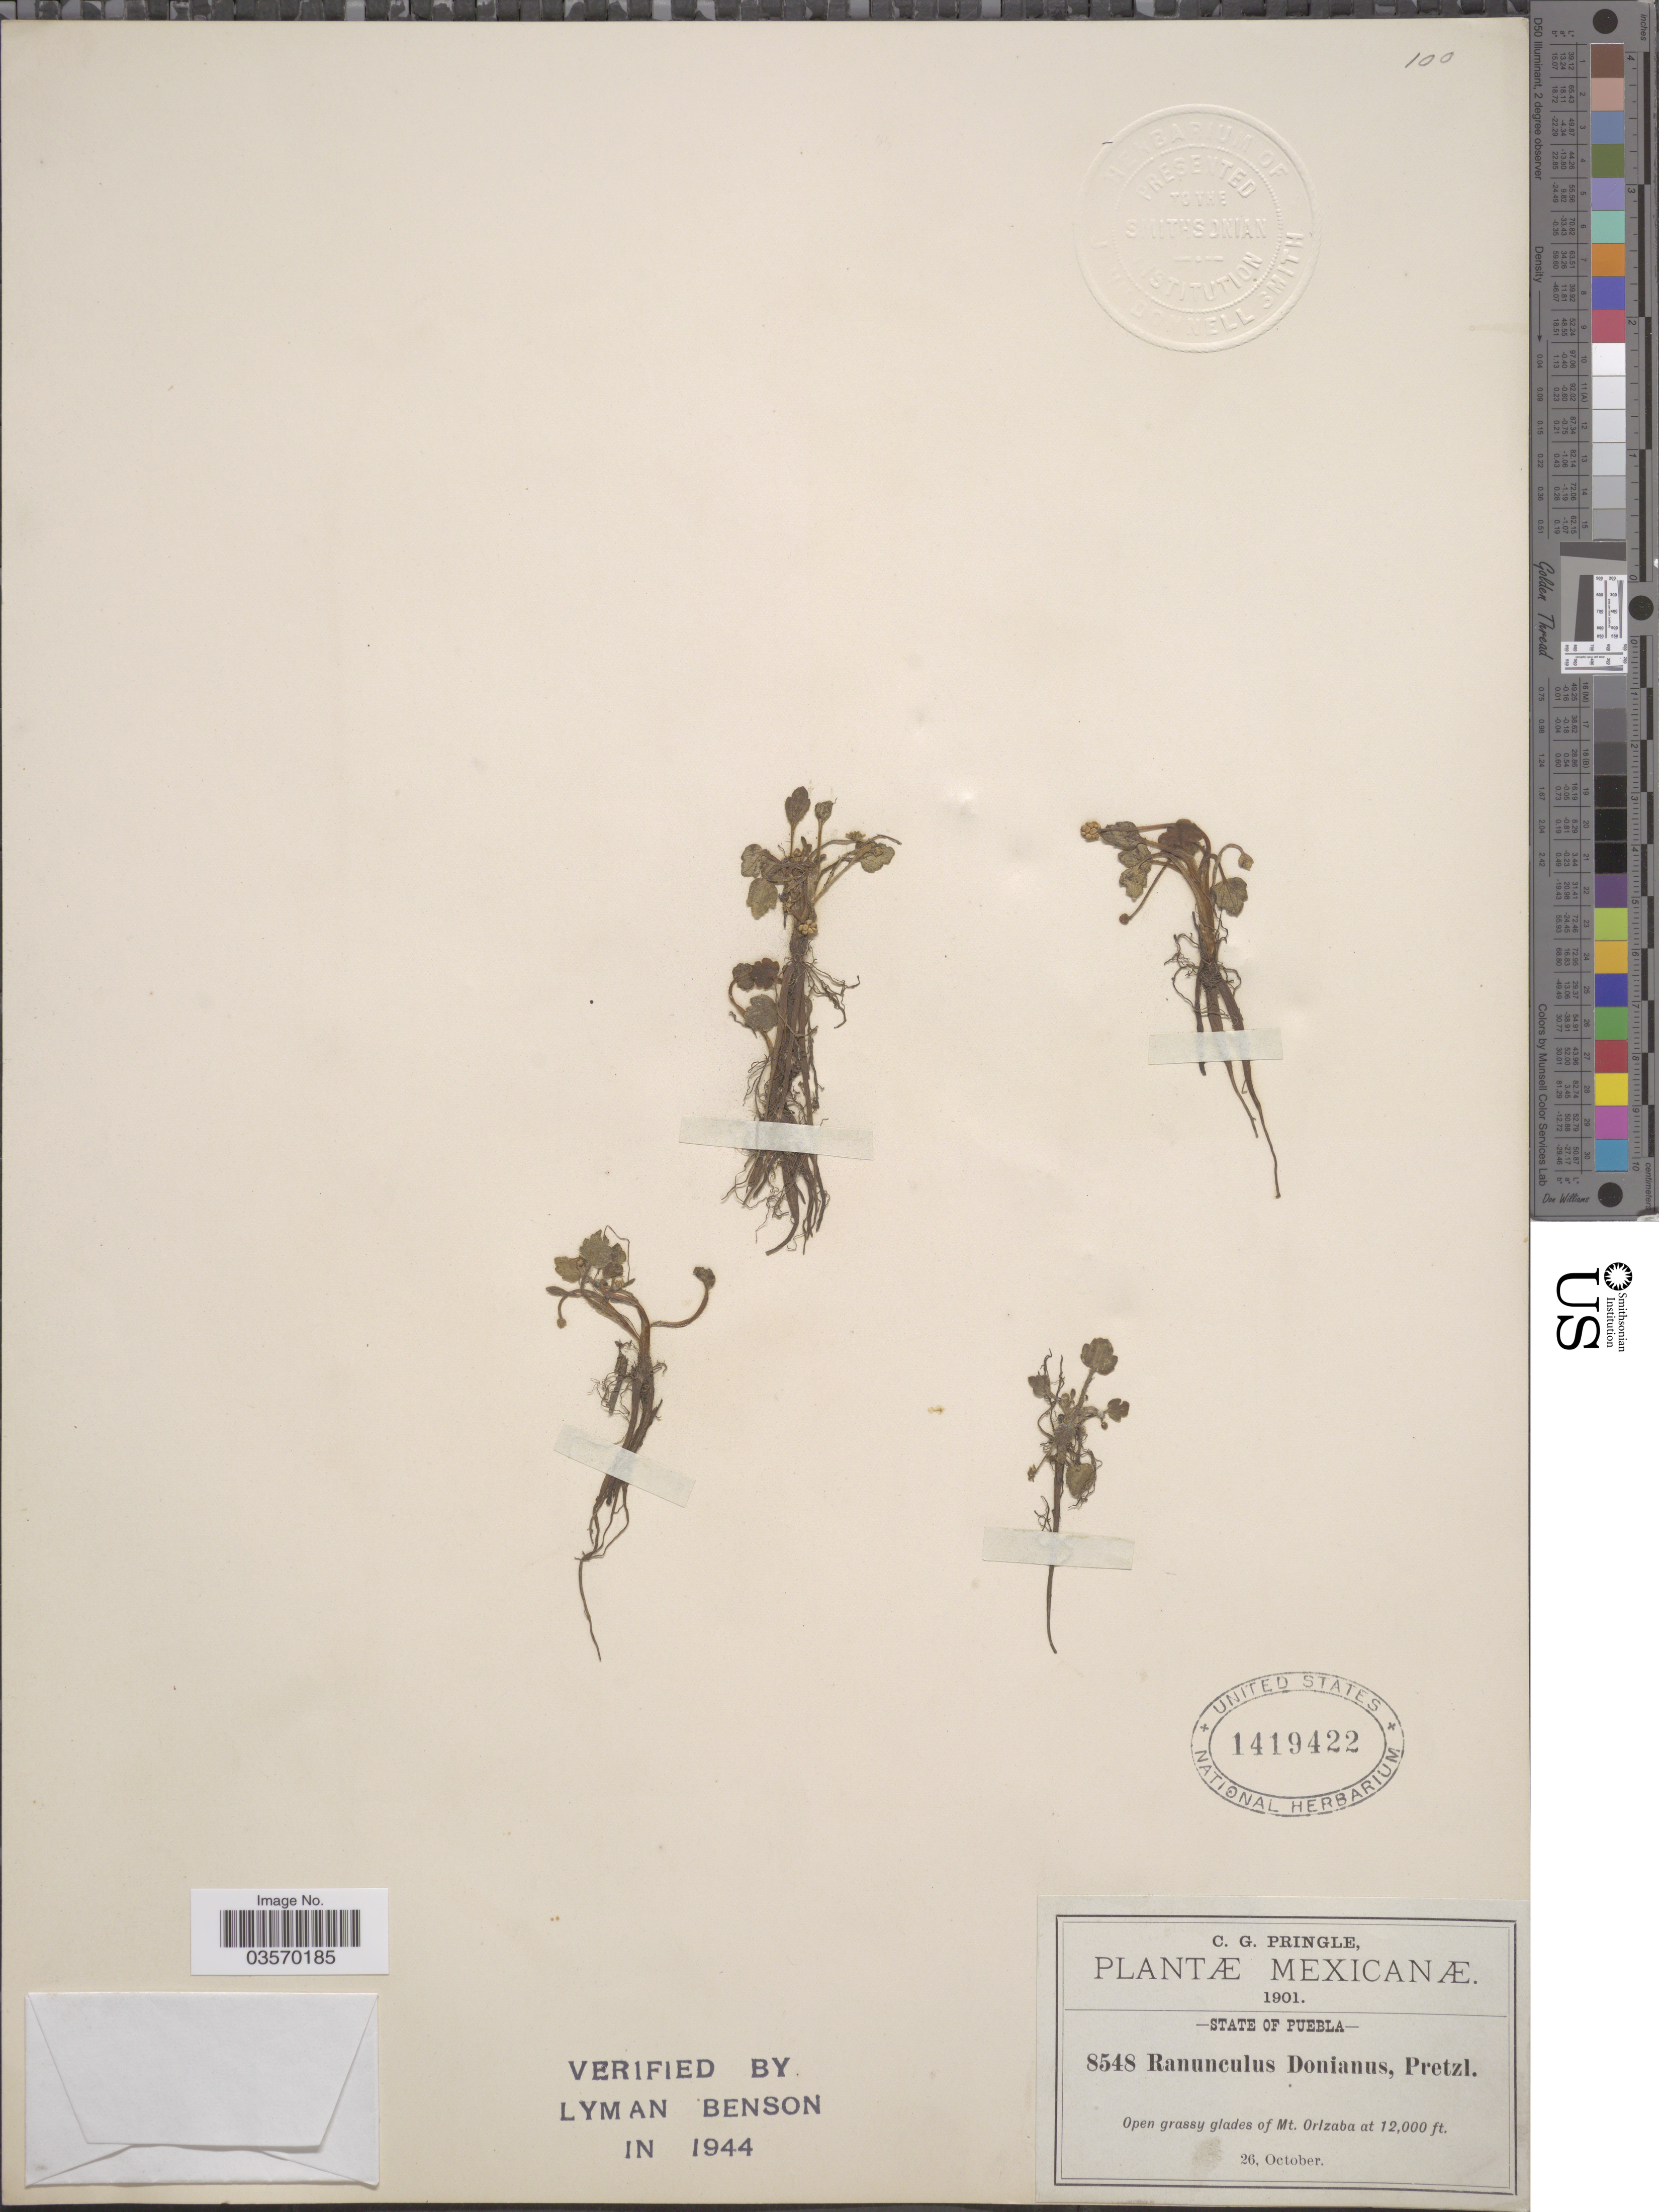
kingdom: Plantae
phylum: Tracheophyta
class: Magnoliopsida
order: Ranunculales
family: Ranunculaceae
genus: Ranunculus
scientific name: Ranunculus donianus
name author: Pritz. ex Walp.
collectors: C. G. Pringle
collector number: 8548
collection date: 1901-10-26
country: Mexico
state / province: Puebla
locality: Open grassy glades of Mt. Orizaba.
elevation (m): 3658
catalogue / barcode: US 1419422